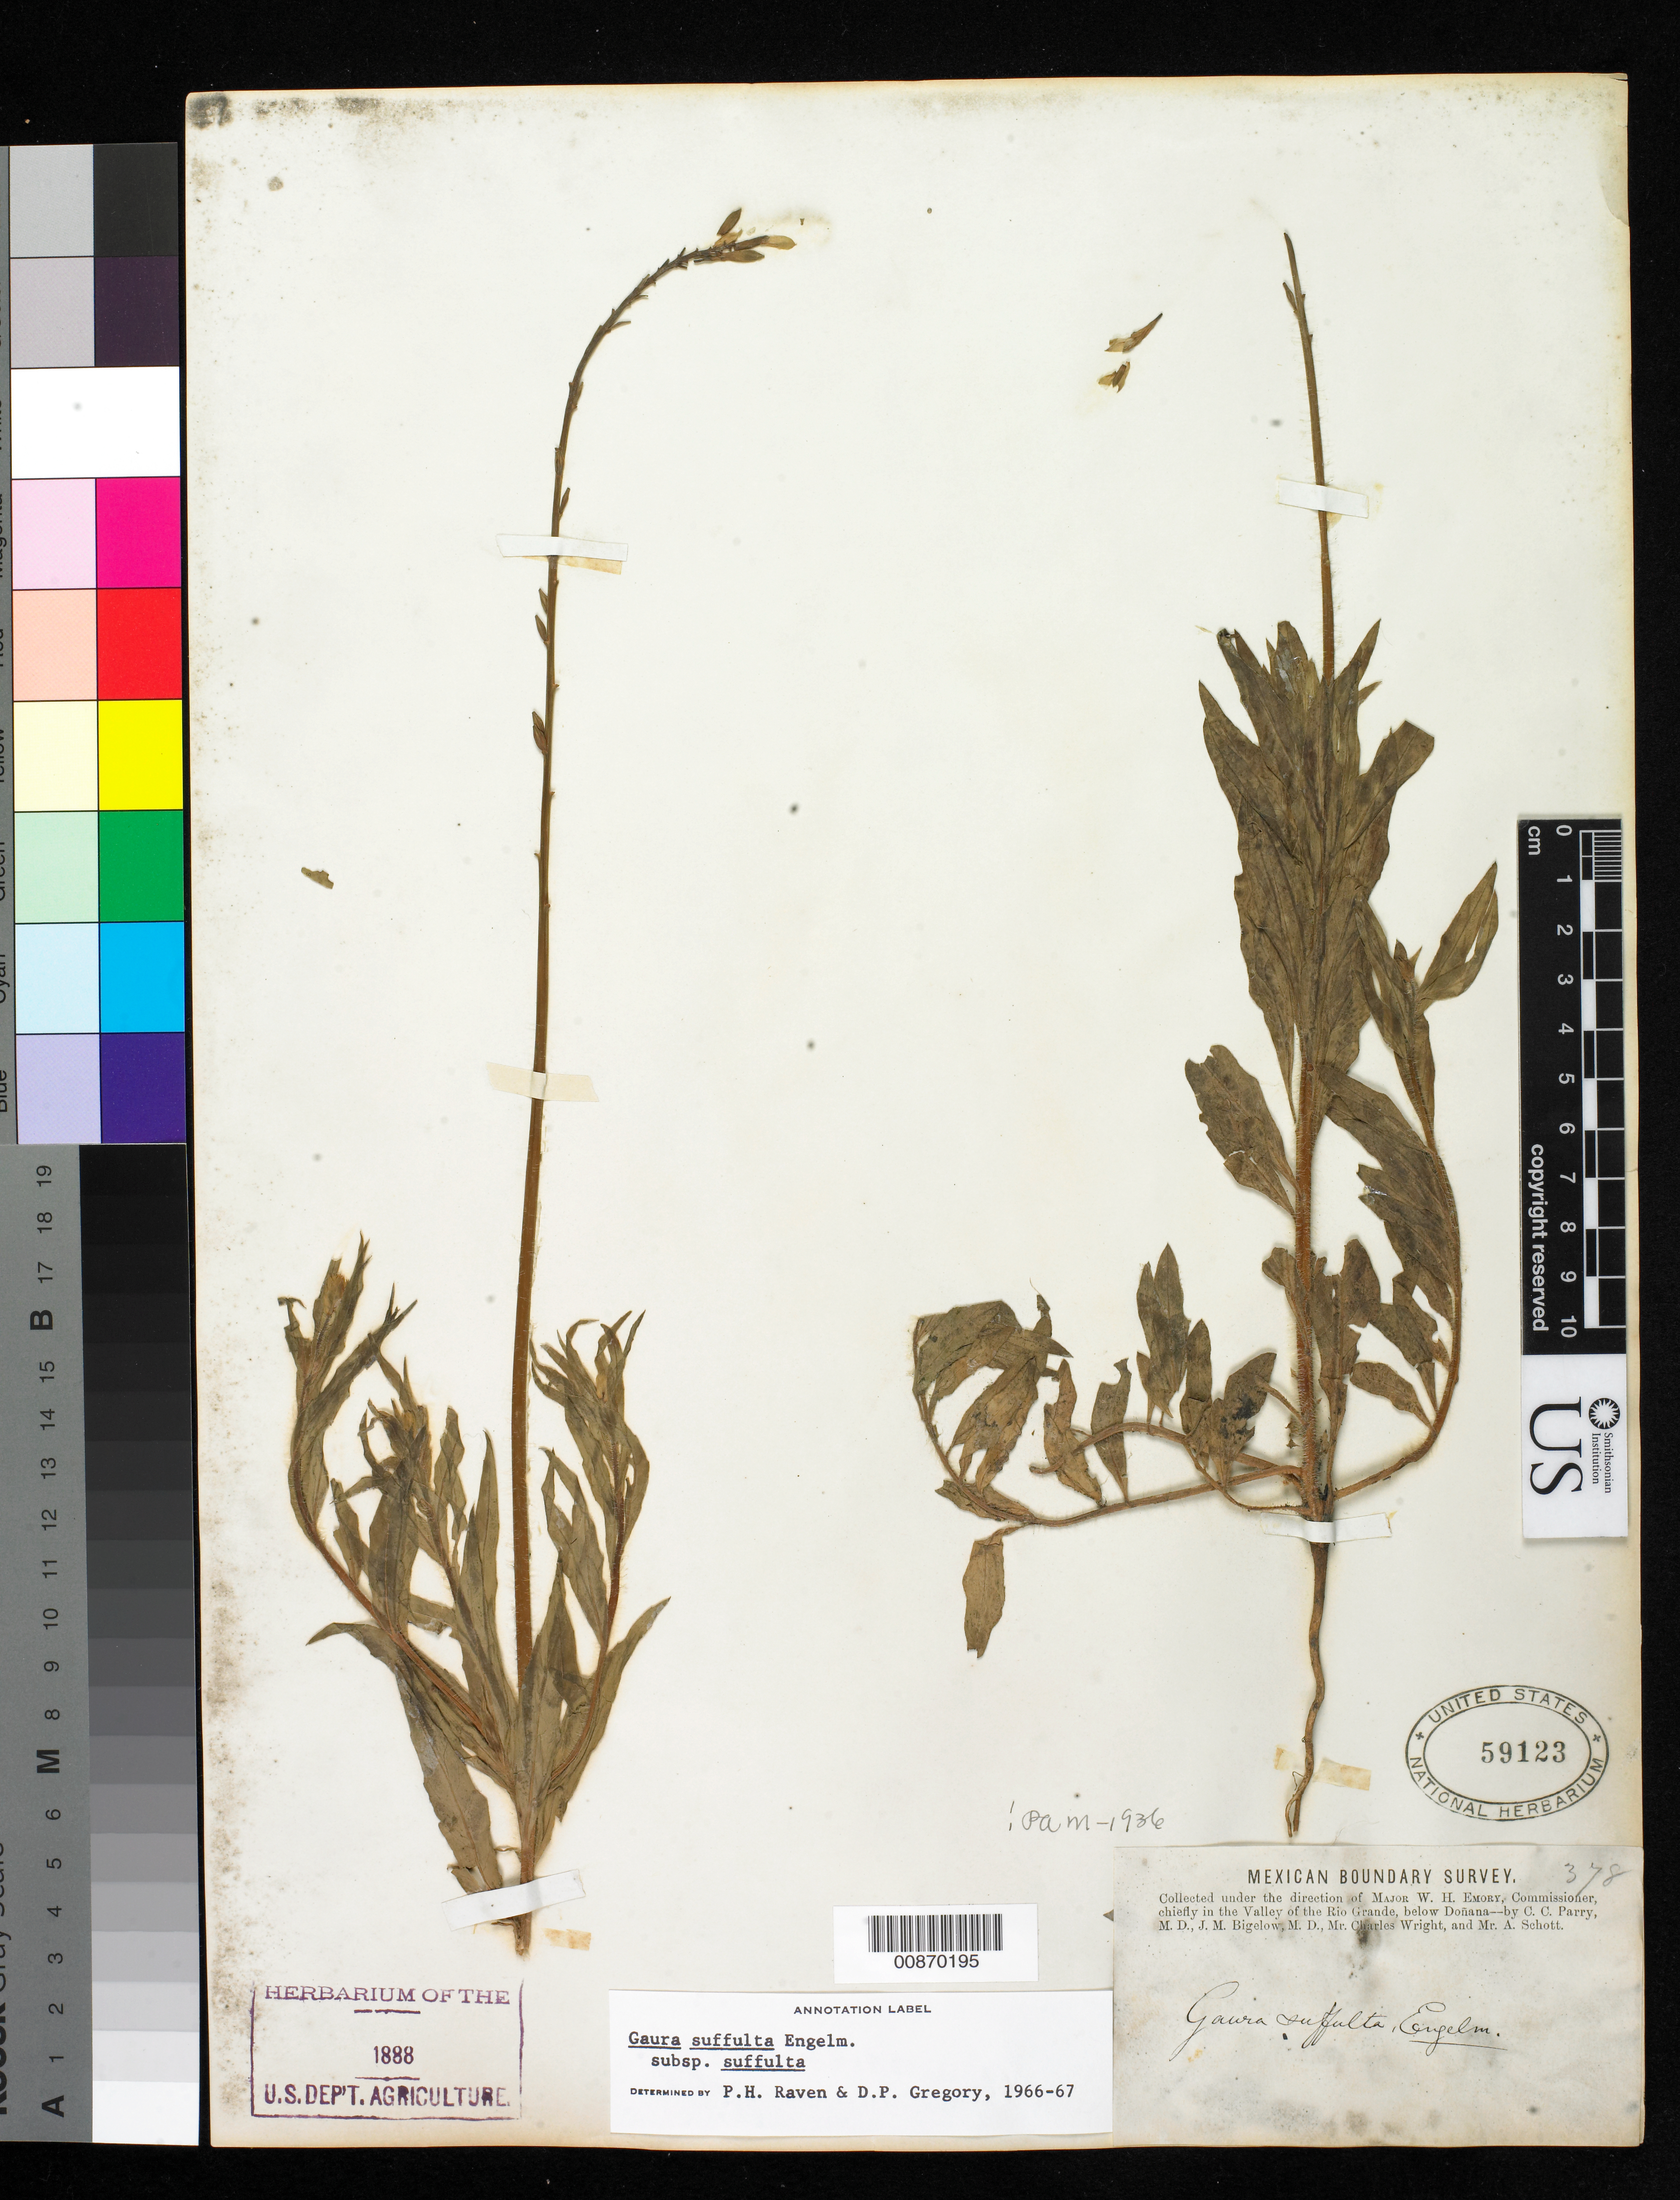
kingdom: Plantae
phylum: Tracheophyta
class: Magnoliopsida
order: Myrtales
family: Onagraceae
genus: Oenothera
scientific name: Oenothera suffulta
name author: (Engelm. ex A. Gray) W.L. Wagner & Hoch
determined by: Wagner, W. L., (BOT), Smithsonian Institution - National Museum of Natural History (UNITED STATES)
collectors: C. C. Parry, J. M. Bigelow, C. Wright & A. C. V. Schott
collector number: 378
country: United States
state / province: New Mexico / Texas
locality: Valley of the Rio Grande, below Doñana.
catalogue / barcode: US 59123